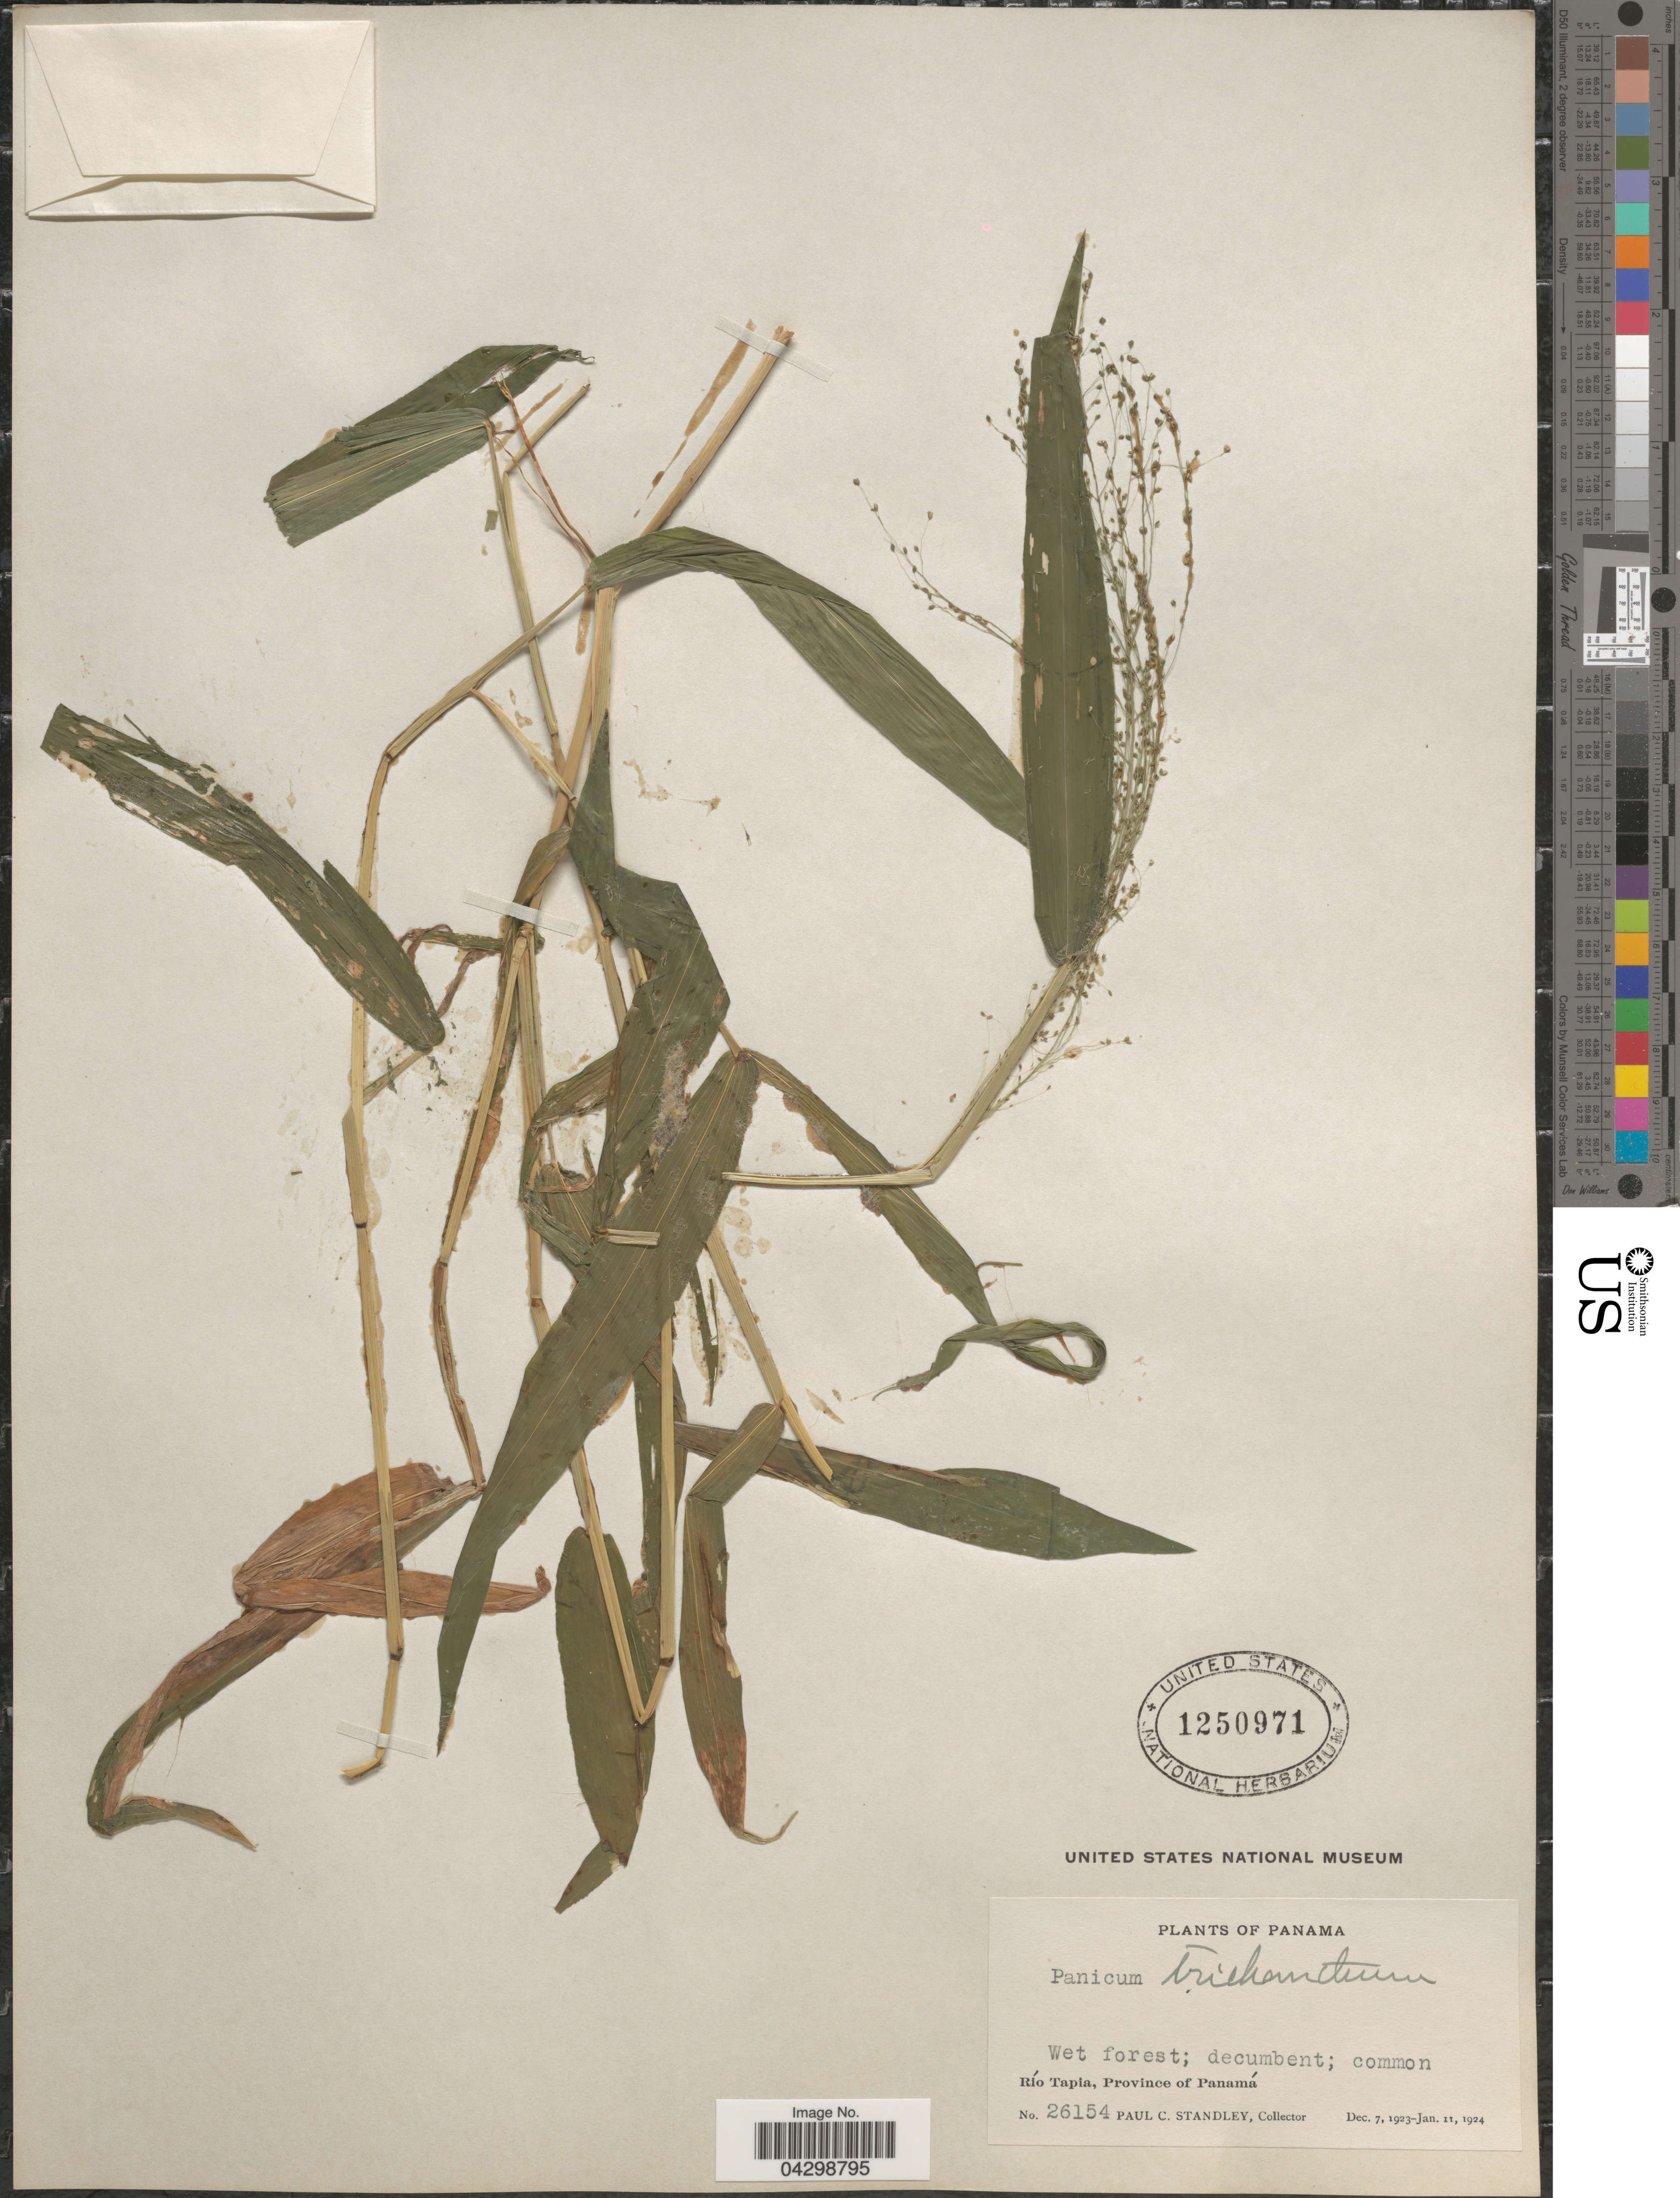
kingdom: Plantae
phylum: Tracheophyta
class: Liliopsida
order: Poales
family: Poaceae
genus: Panicum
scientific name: Panicum trichanthum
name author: Nees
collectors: P. C. Standley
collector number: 26154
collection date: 1923-12-07/1924-01-11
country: Panama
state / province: Panamá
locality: Río Tapia.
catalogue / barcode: US 1250971